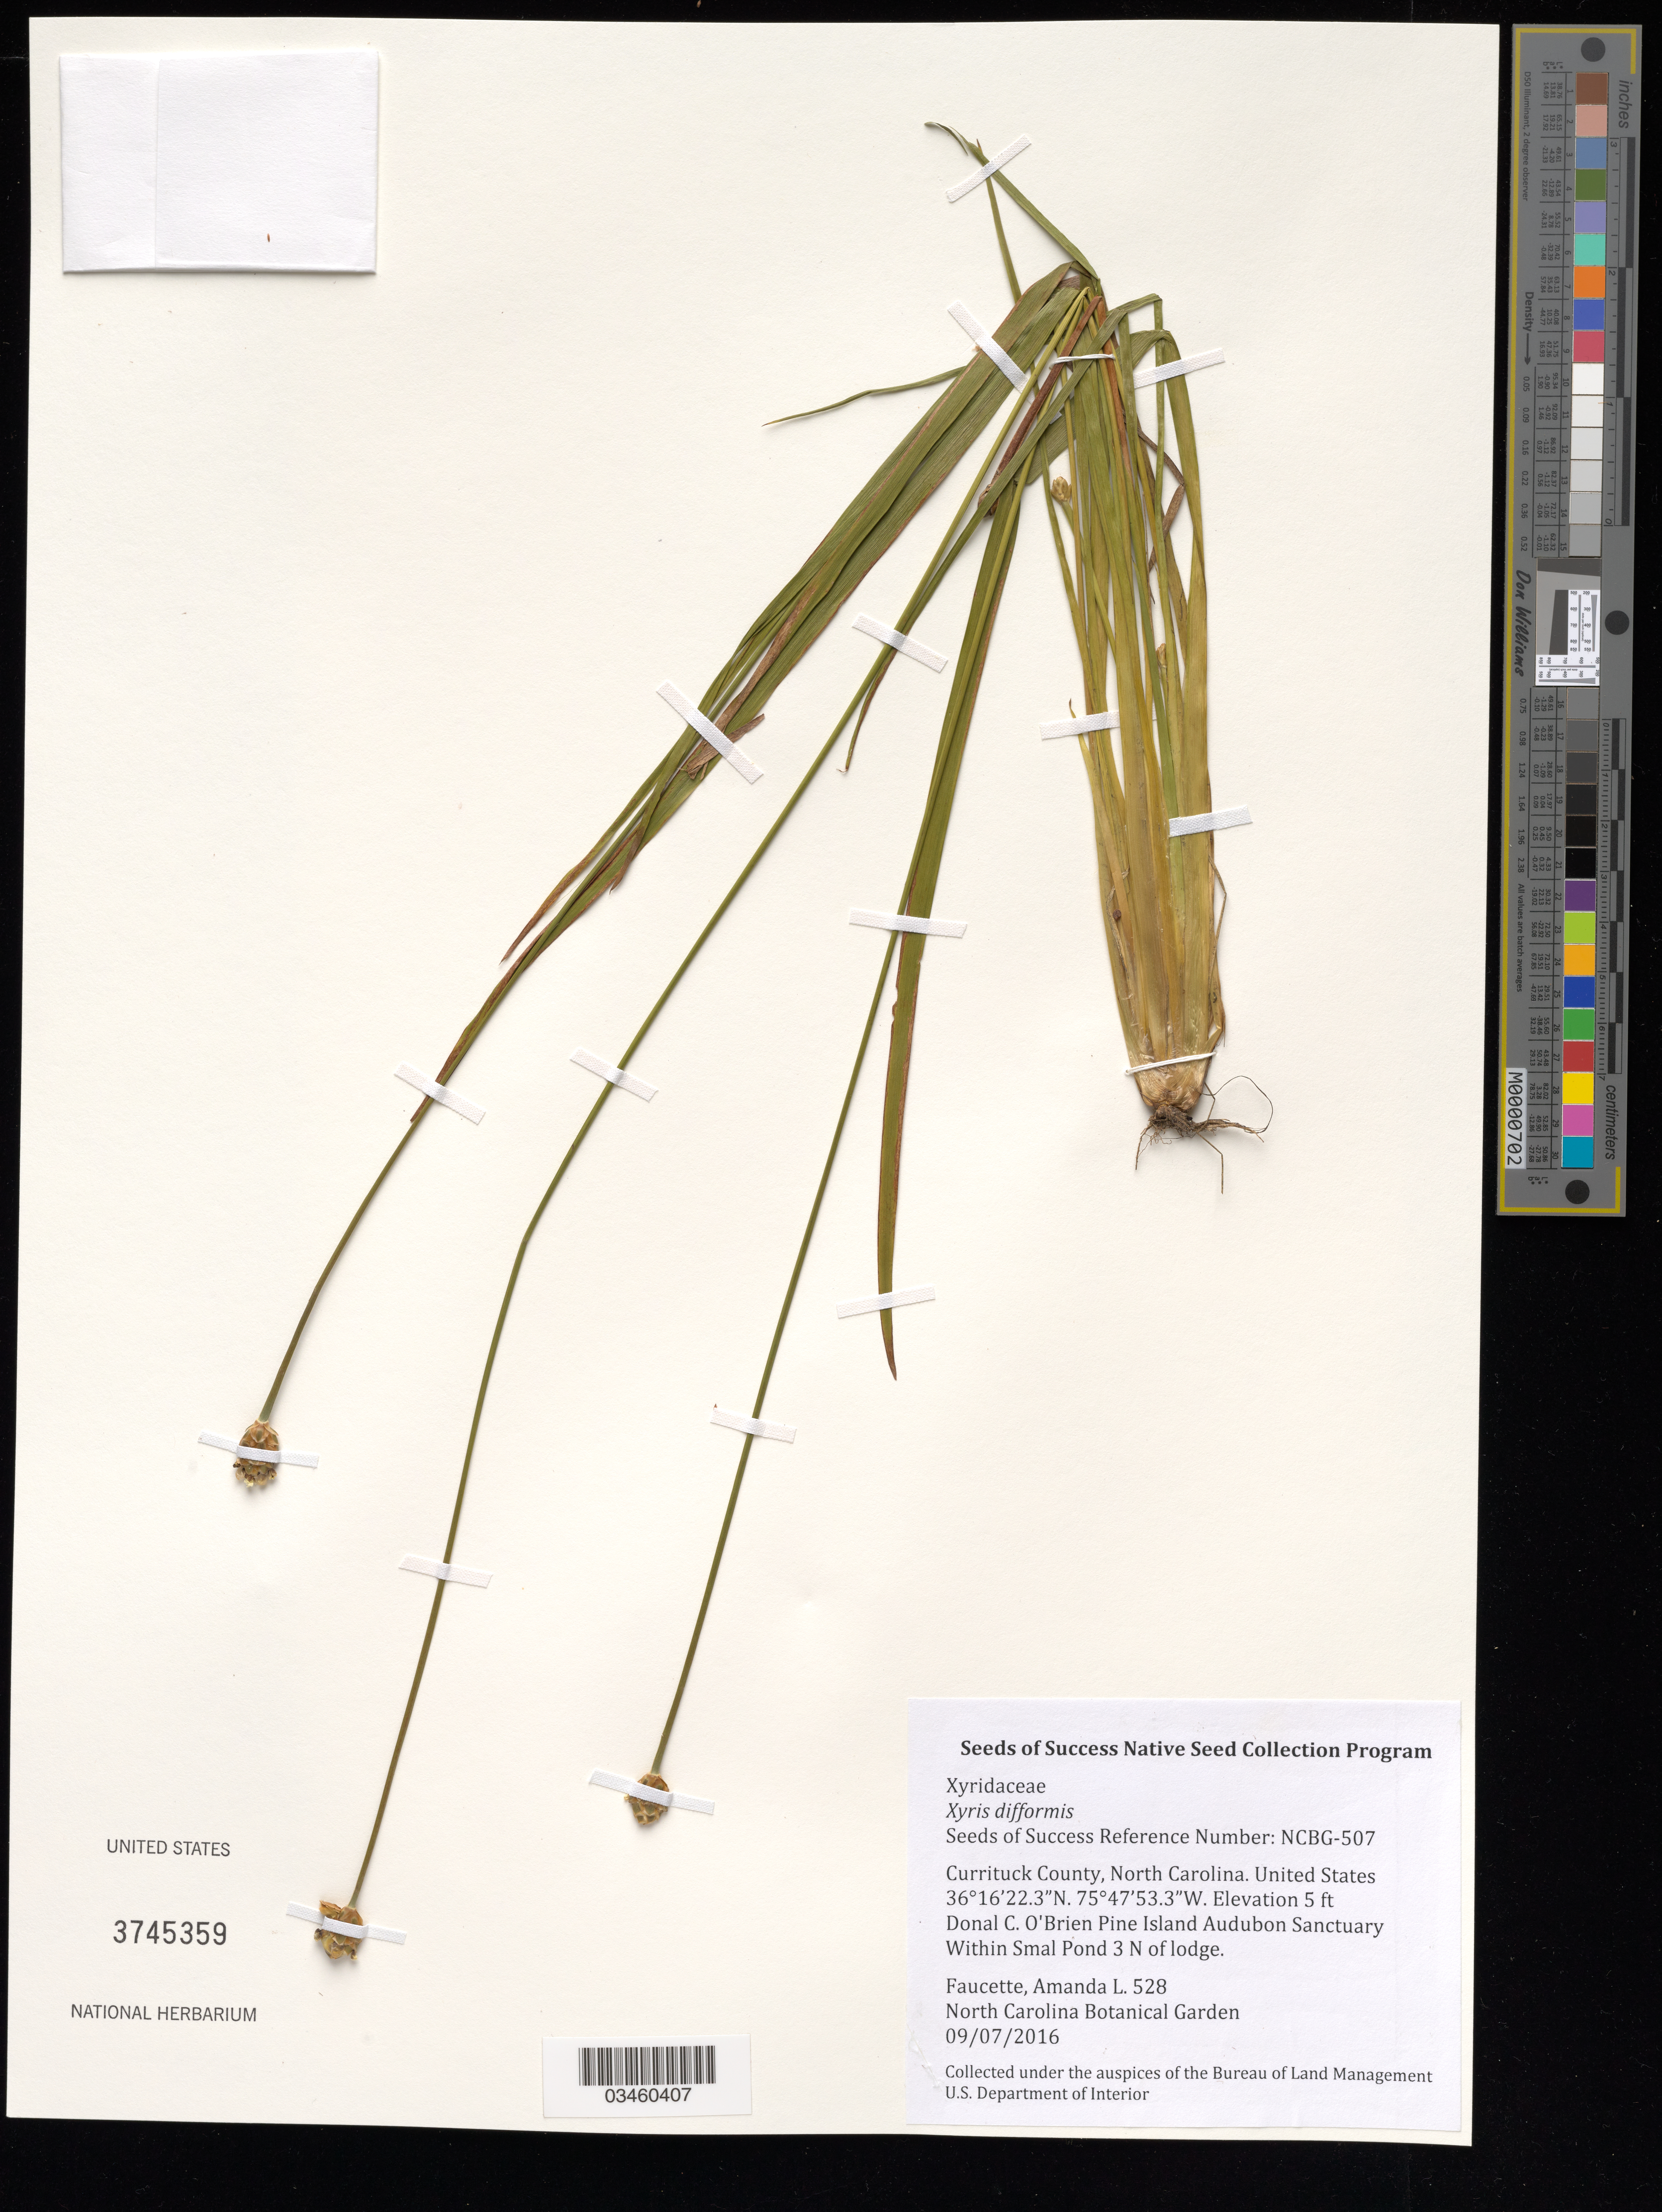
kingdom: Plantae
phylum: Tracheophyta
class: Liliopsida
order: Poales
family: Xyridaceae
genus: Xyris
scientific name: Xyris difformis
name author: Chapm.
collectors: A. Faucette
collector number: NCBG-507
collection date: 2016-09-07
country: United States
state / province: North Carolina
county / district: Currituck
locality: Pine Island Audubon Sanctuary, Small Pond 3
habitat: Seasonally Flooded Herbaceous Vegetation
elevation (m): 2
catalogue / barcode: US 3745359